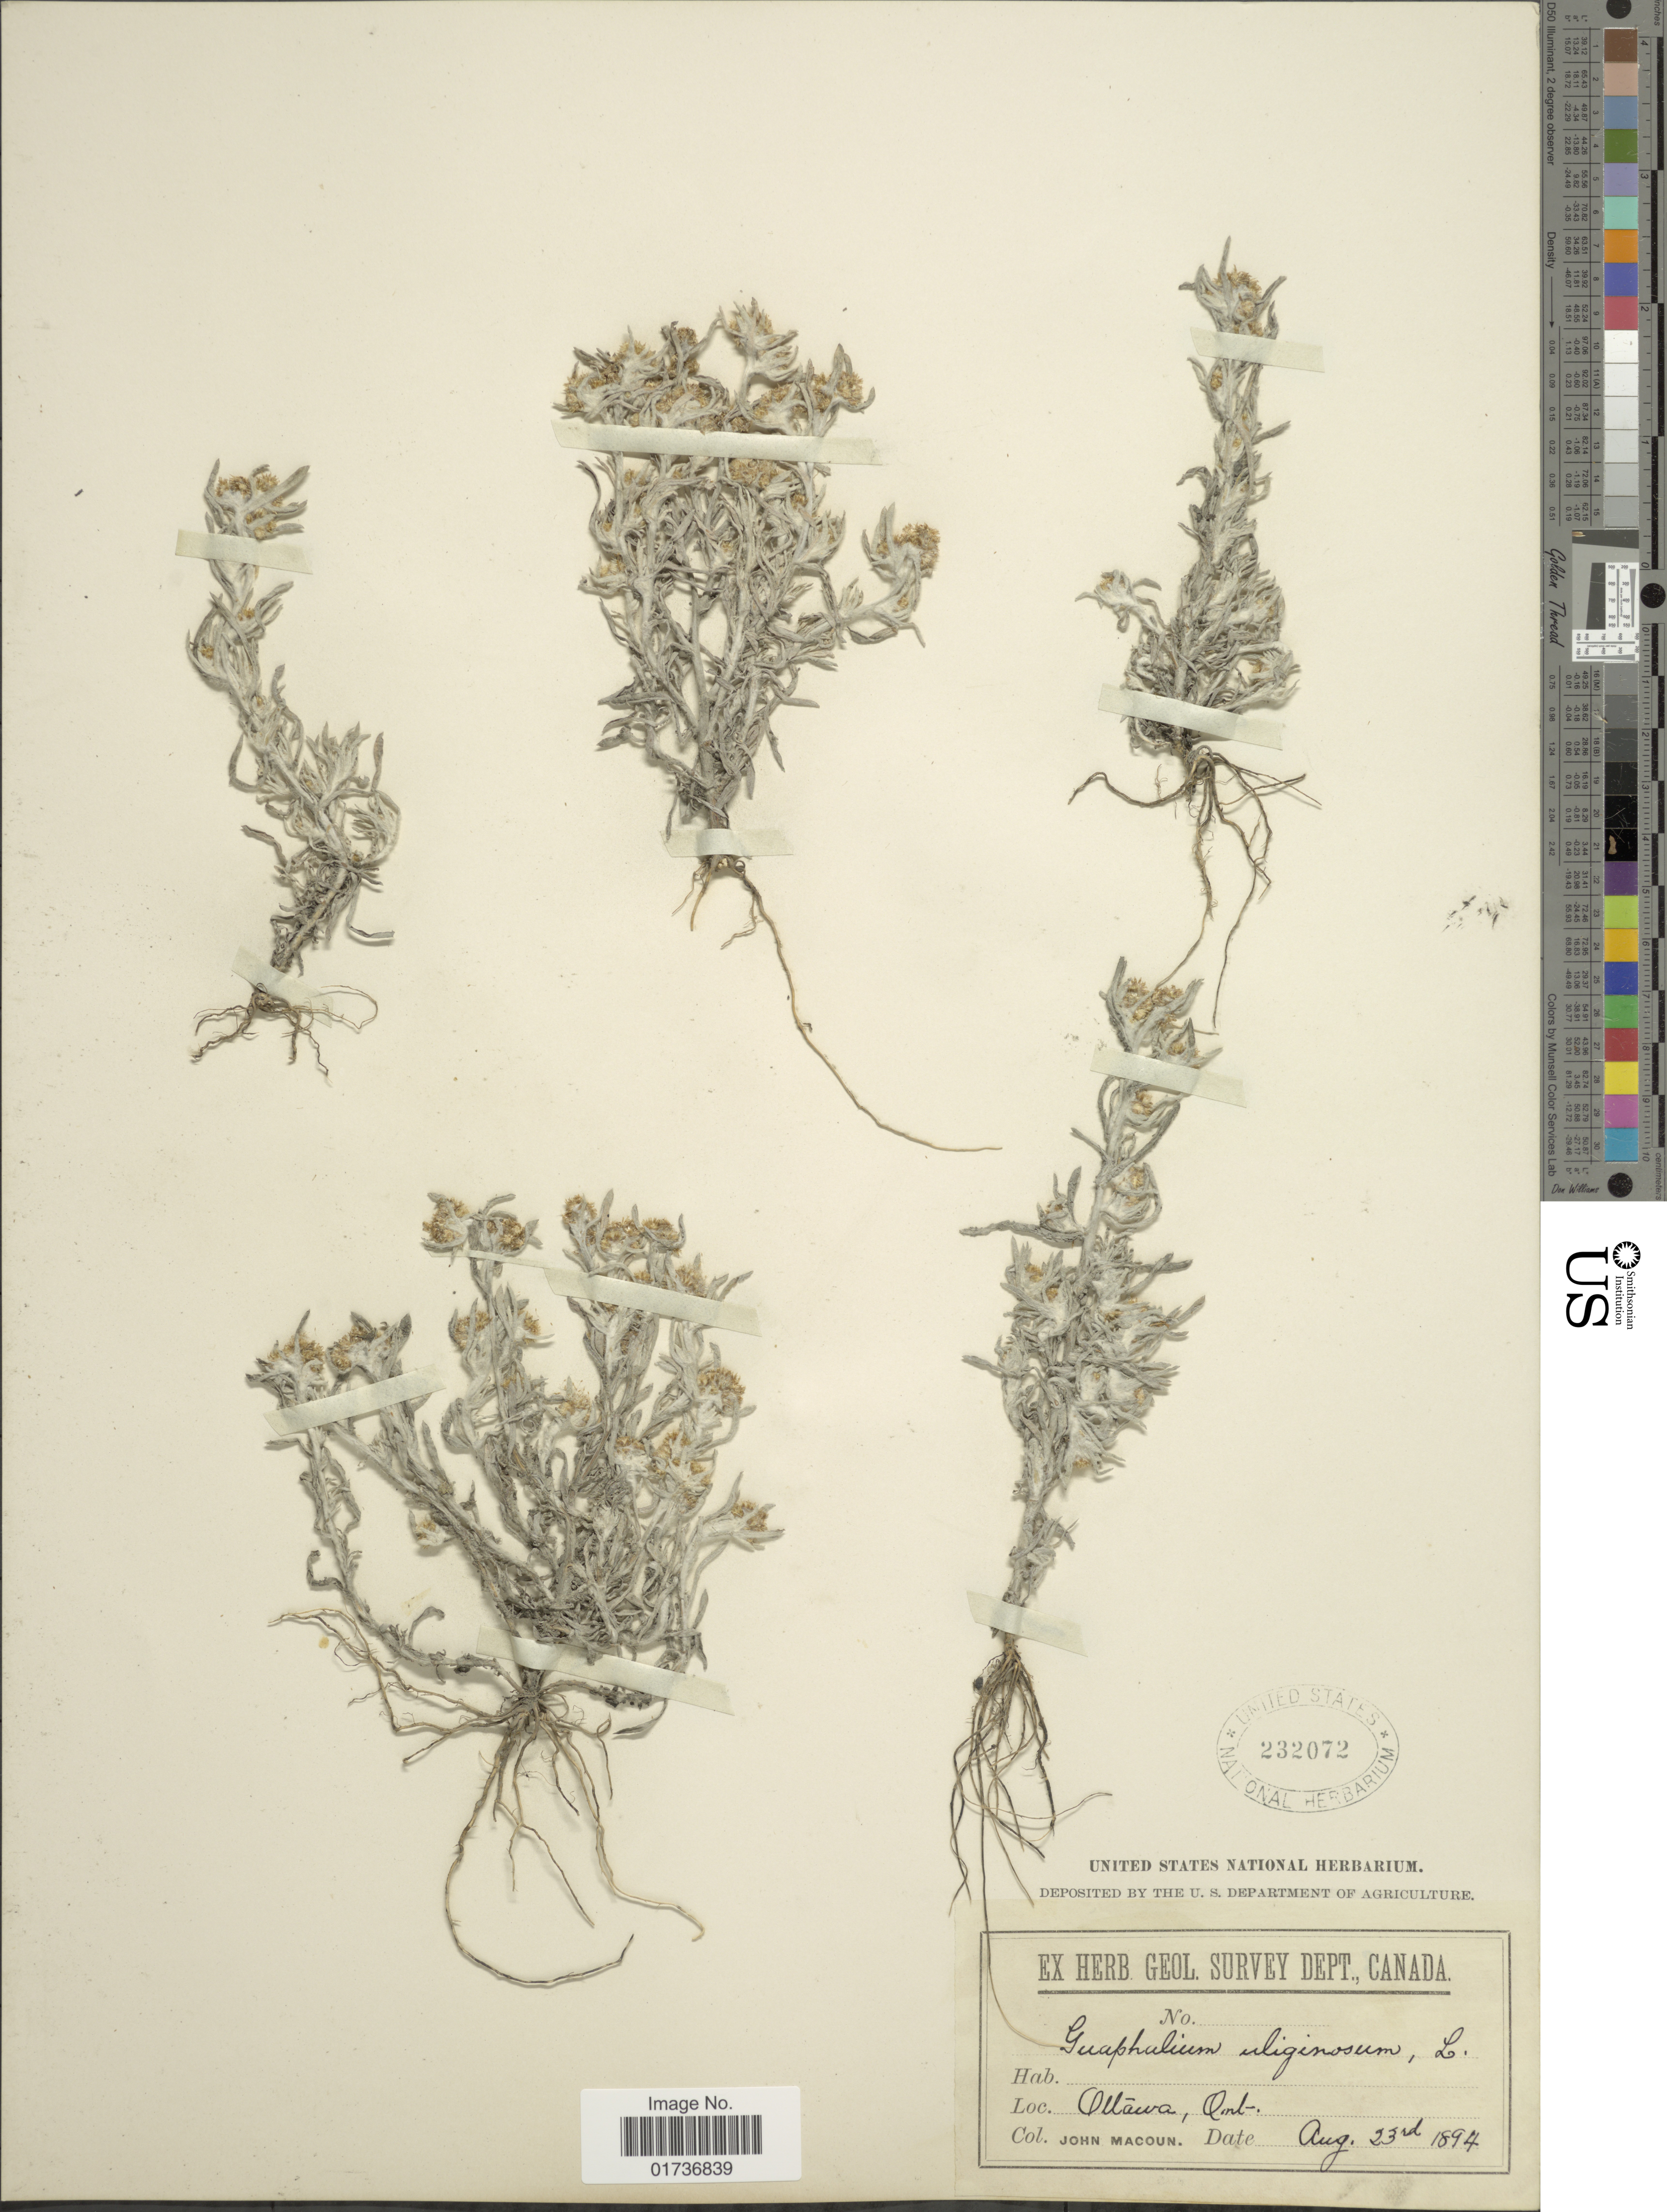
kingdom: Plantae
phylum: Tracheophyta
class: Magnoliopsida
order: Asterales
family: Asteraceae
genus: Gnaphalium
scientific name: Gnaphalium uliginosum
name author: L.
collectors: J. Macoun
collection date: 1894-08-23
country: Canada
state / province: Ontario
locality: Ottawa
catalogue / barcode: US 232072